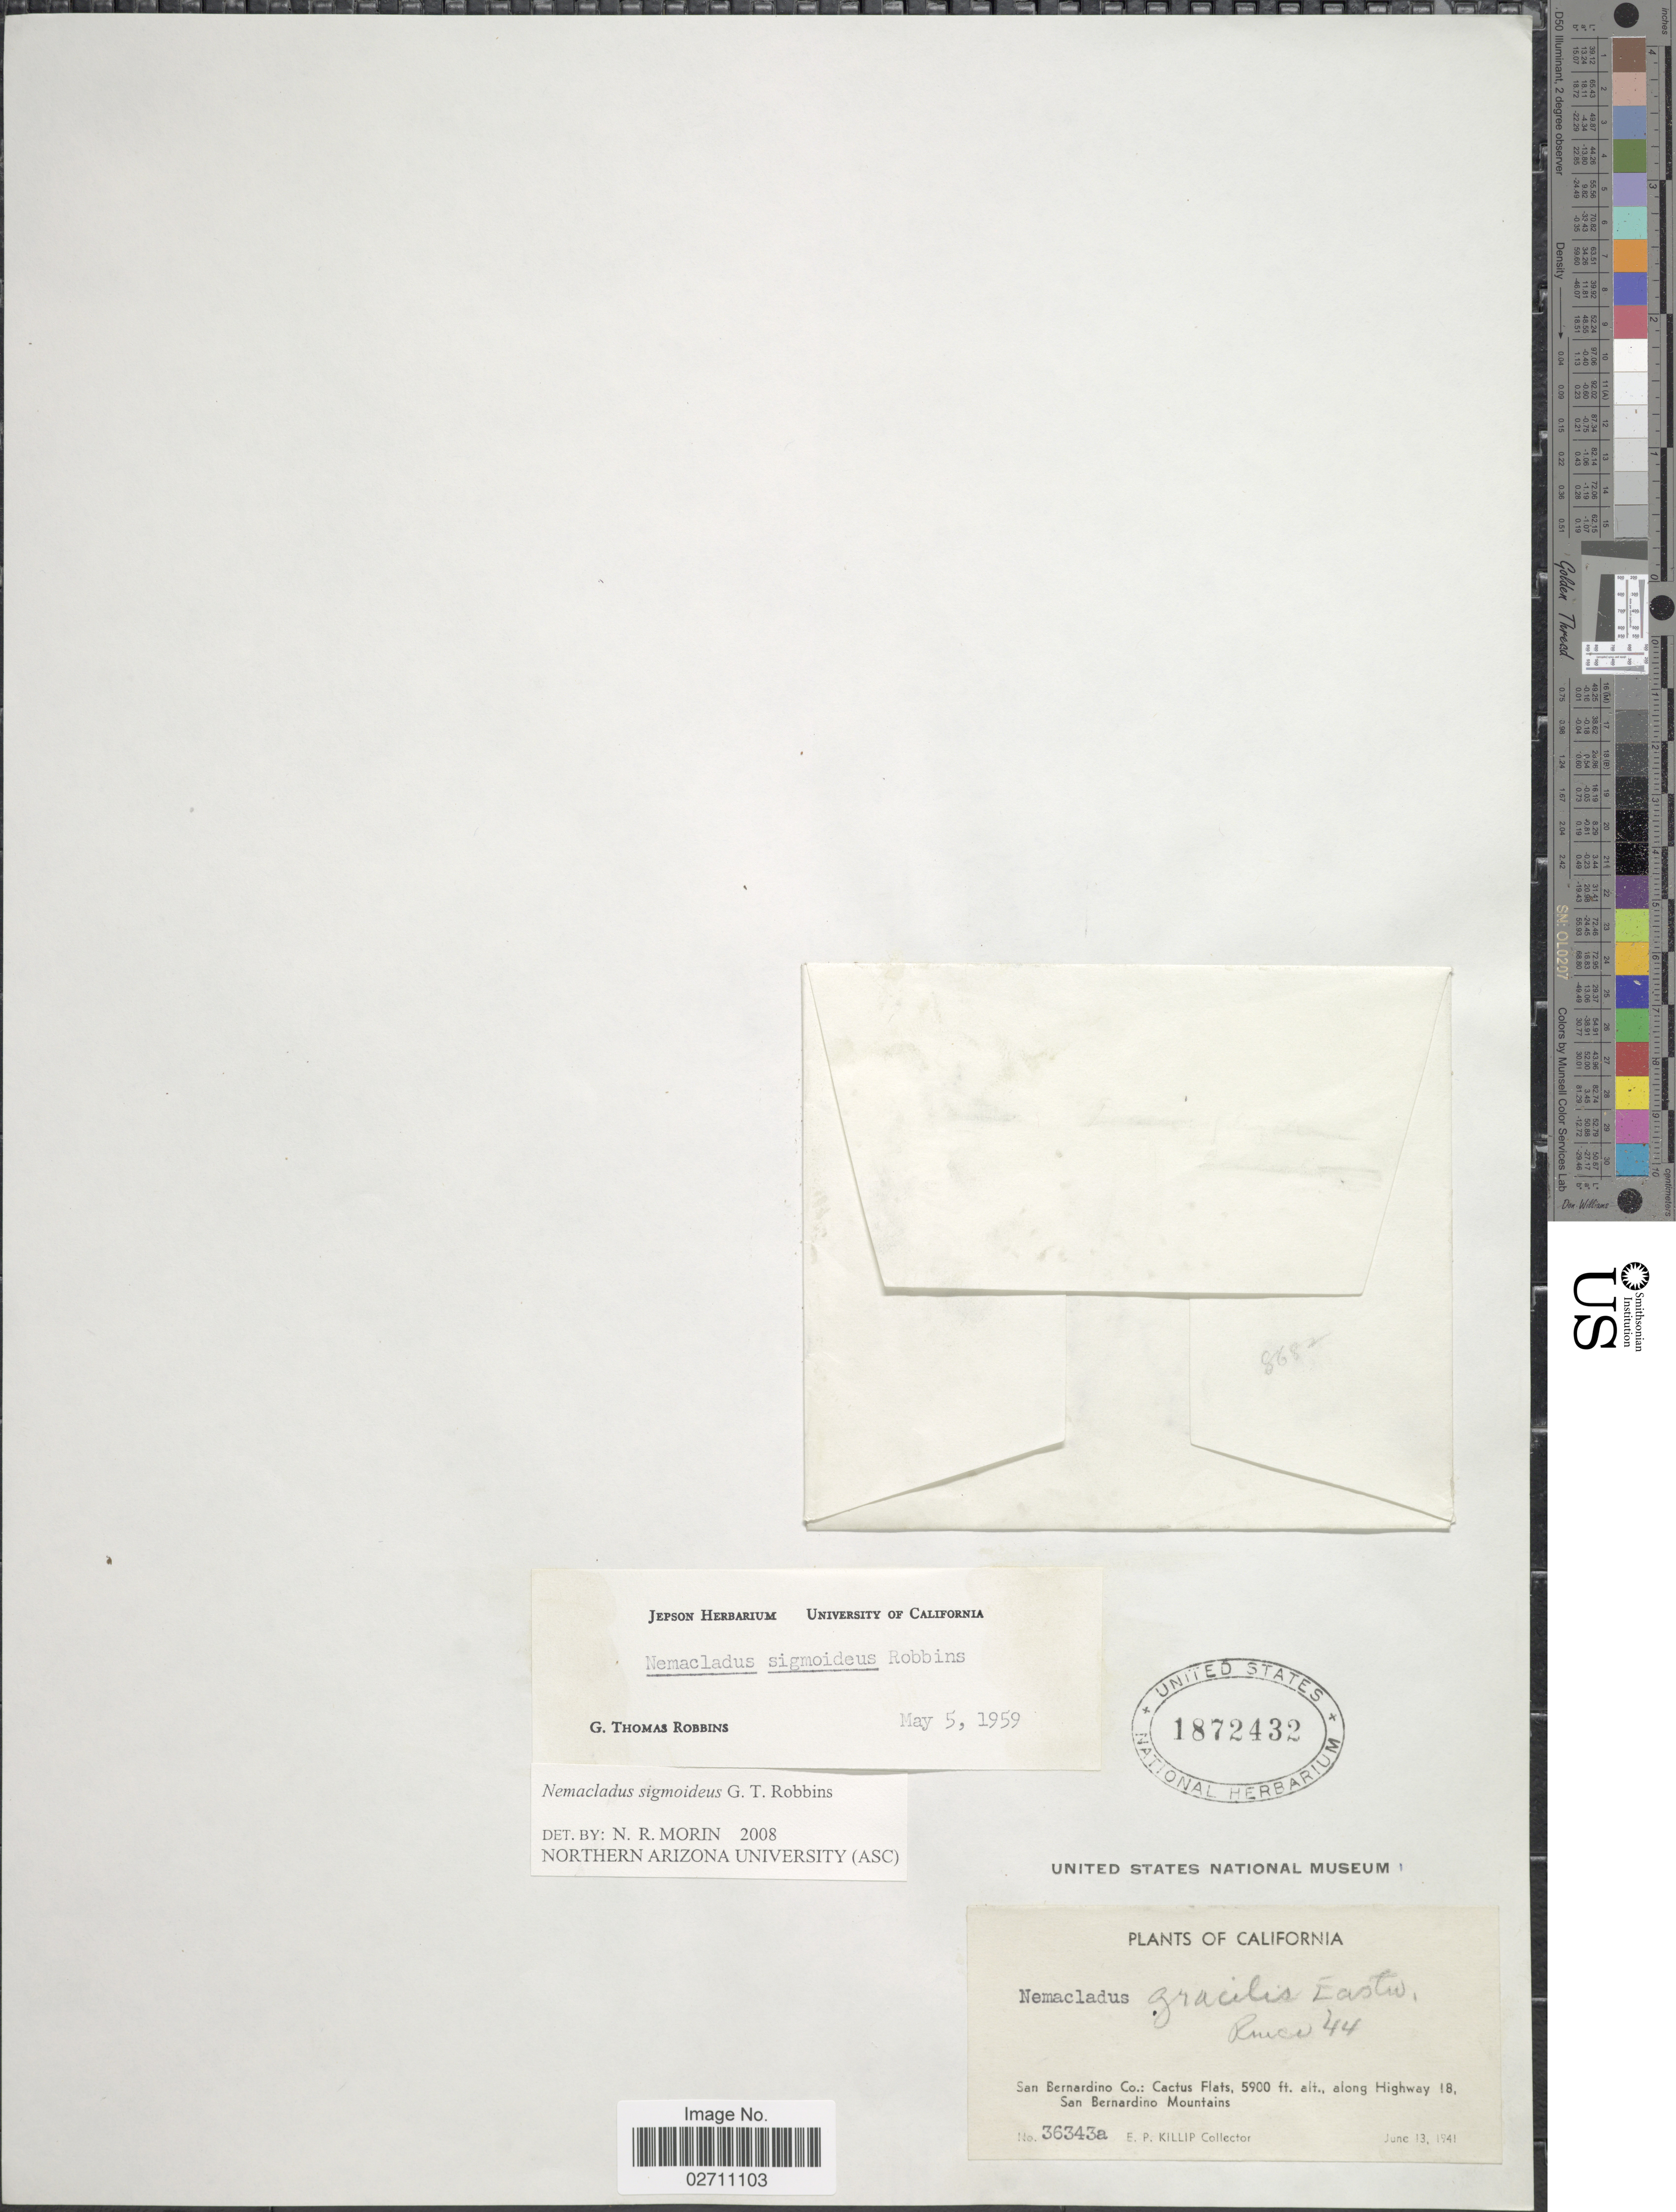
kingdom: Plantae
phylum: Tracheophyta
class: Magnoliopsida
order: Asterales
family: Campanulaceae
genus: Nemacladus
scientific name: Nemacladus sigmoideus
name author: G.T. Robbins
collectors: E. P. Killip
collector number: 36343a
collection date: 1941-06-13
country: United States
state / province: California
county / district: San Bernardino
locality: San Bernardino Co.: Cactus Flats, along Highway 18, San Bernardino Mountains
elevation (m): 1798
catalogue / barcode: US 1872432